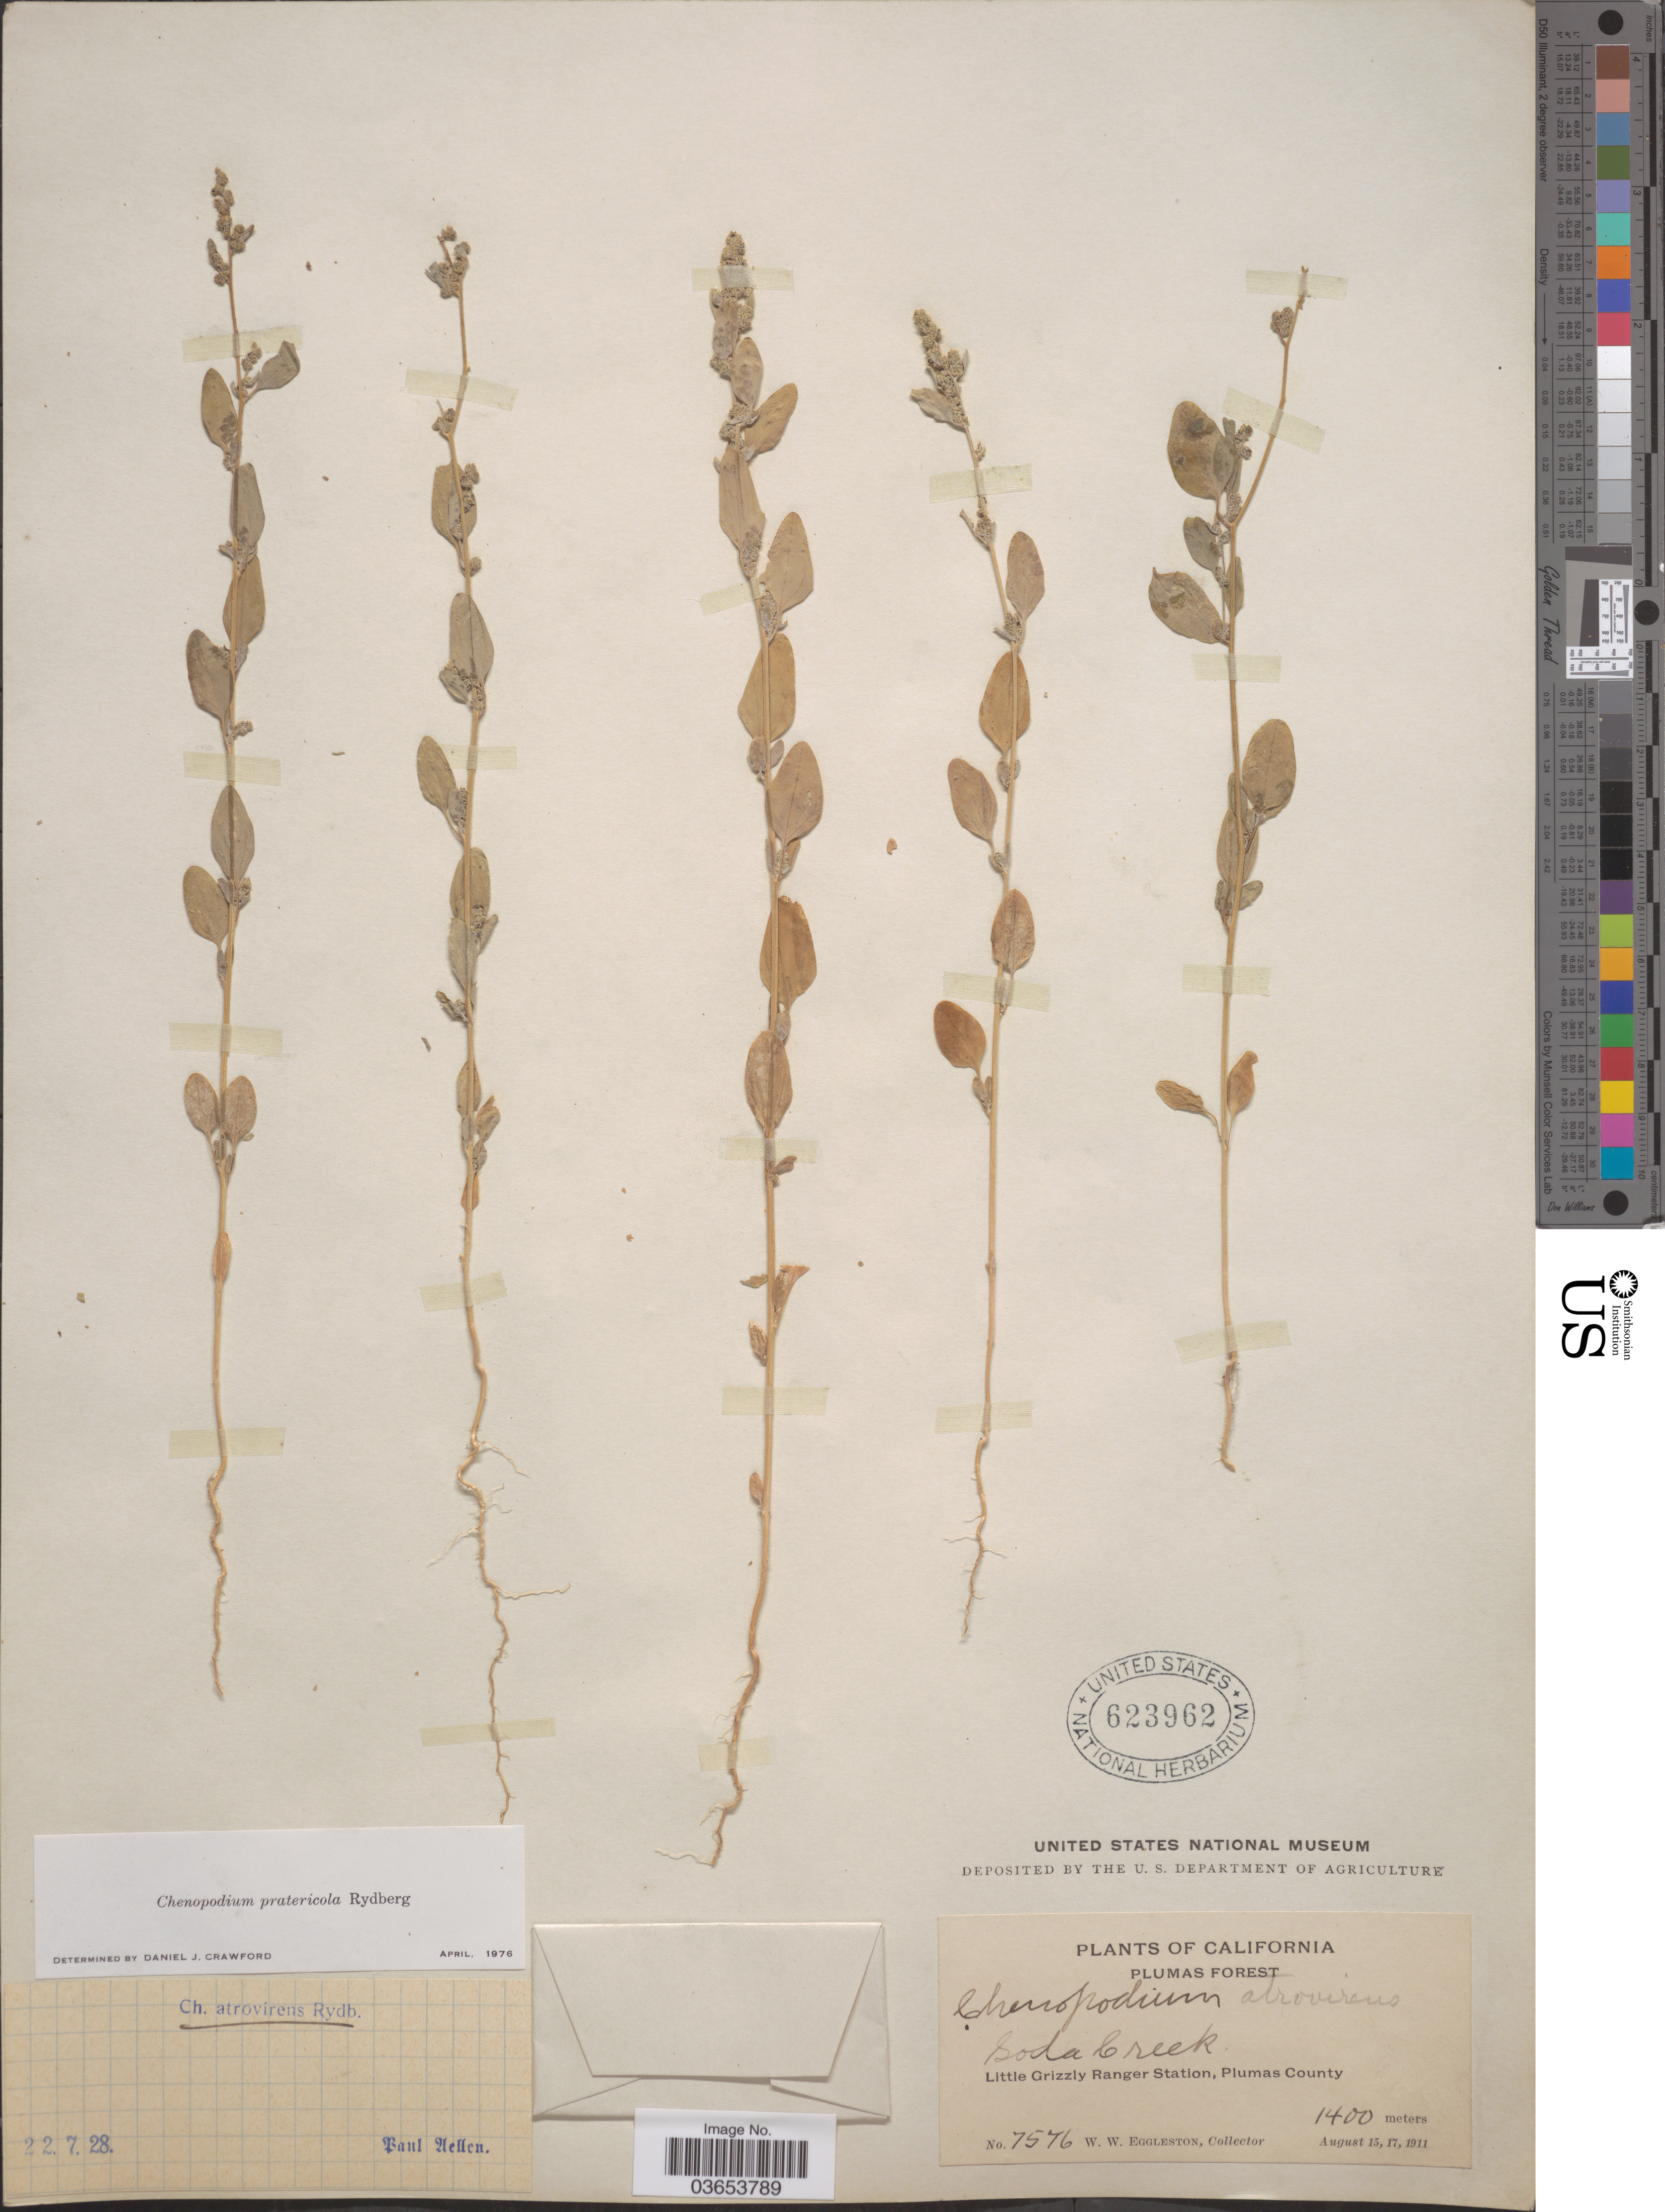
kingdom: Plantae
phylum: Tracheophyta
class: Magnoliopsida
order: Caryophyllales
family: Amaranthaceae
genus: Chenopodium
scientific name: Chenopodium pratericola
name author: Rydb.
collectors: W. W. Eggleston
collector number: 7576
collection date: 1911-08-15/1911-08-17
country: United States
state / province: California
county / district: Plumas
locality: Plumas Forest. Soda Creek. Little Grizzly Ranger Station, Plumas County.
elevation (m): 1400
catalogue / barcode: US 623962